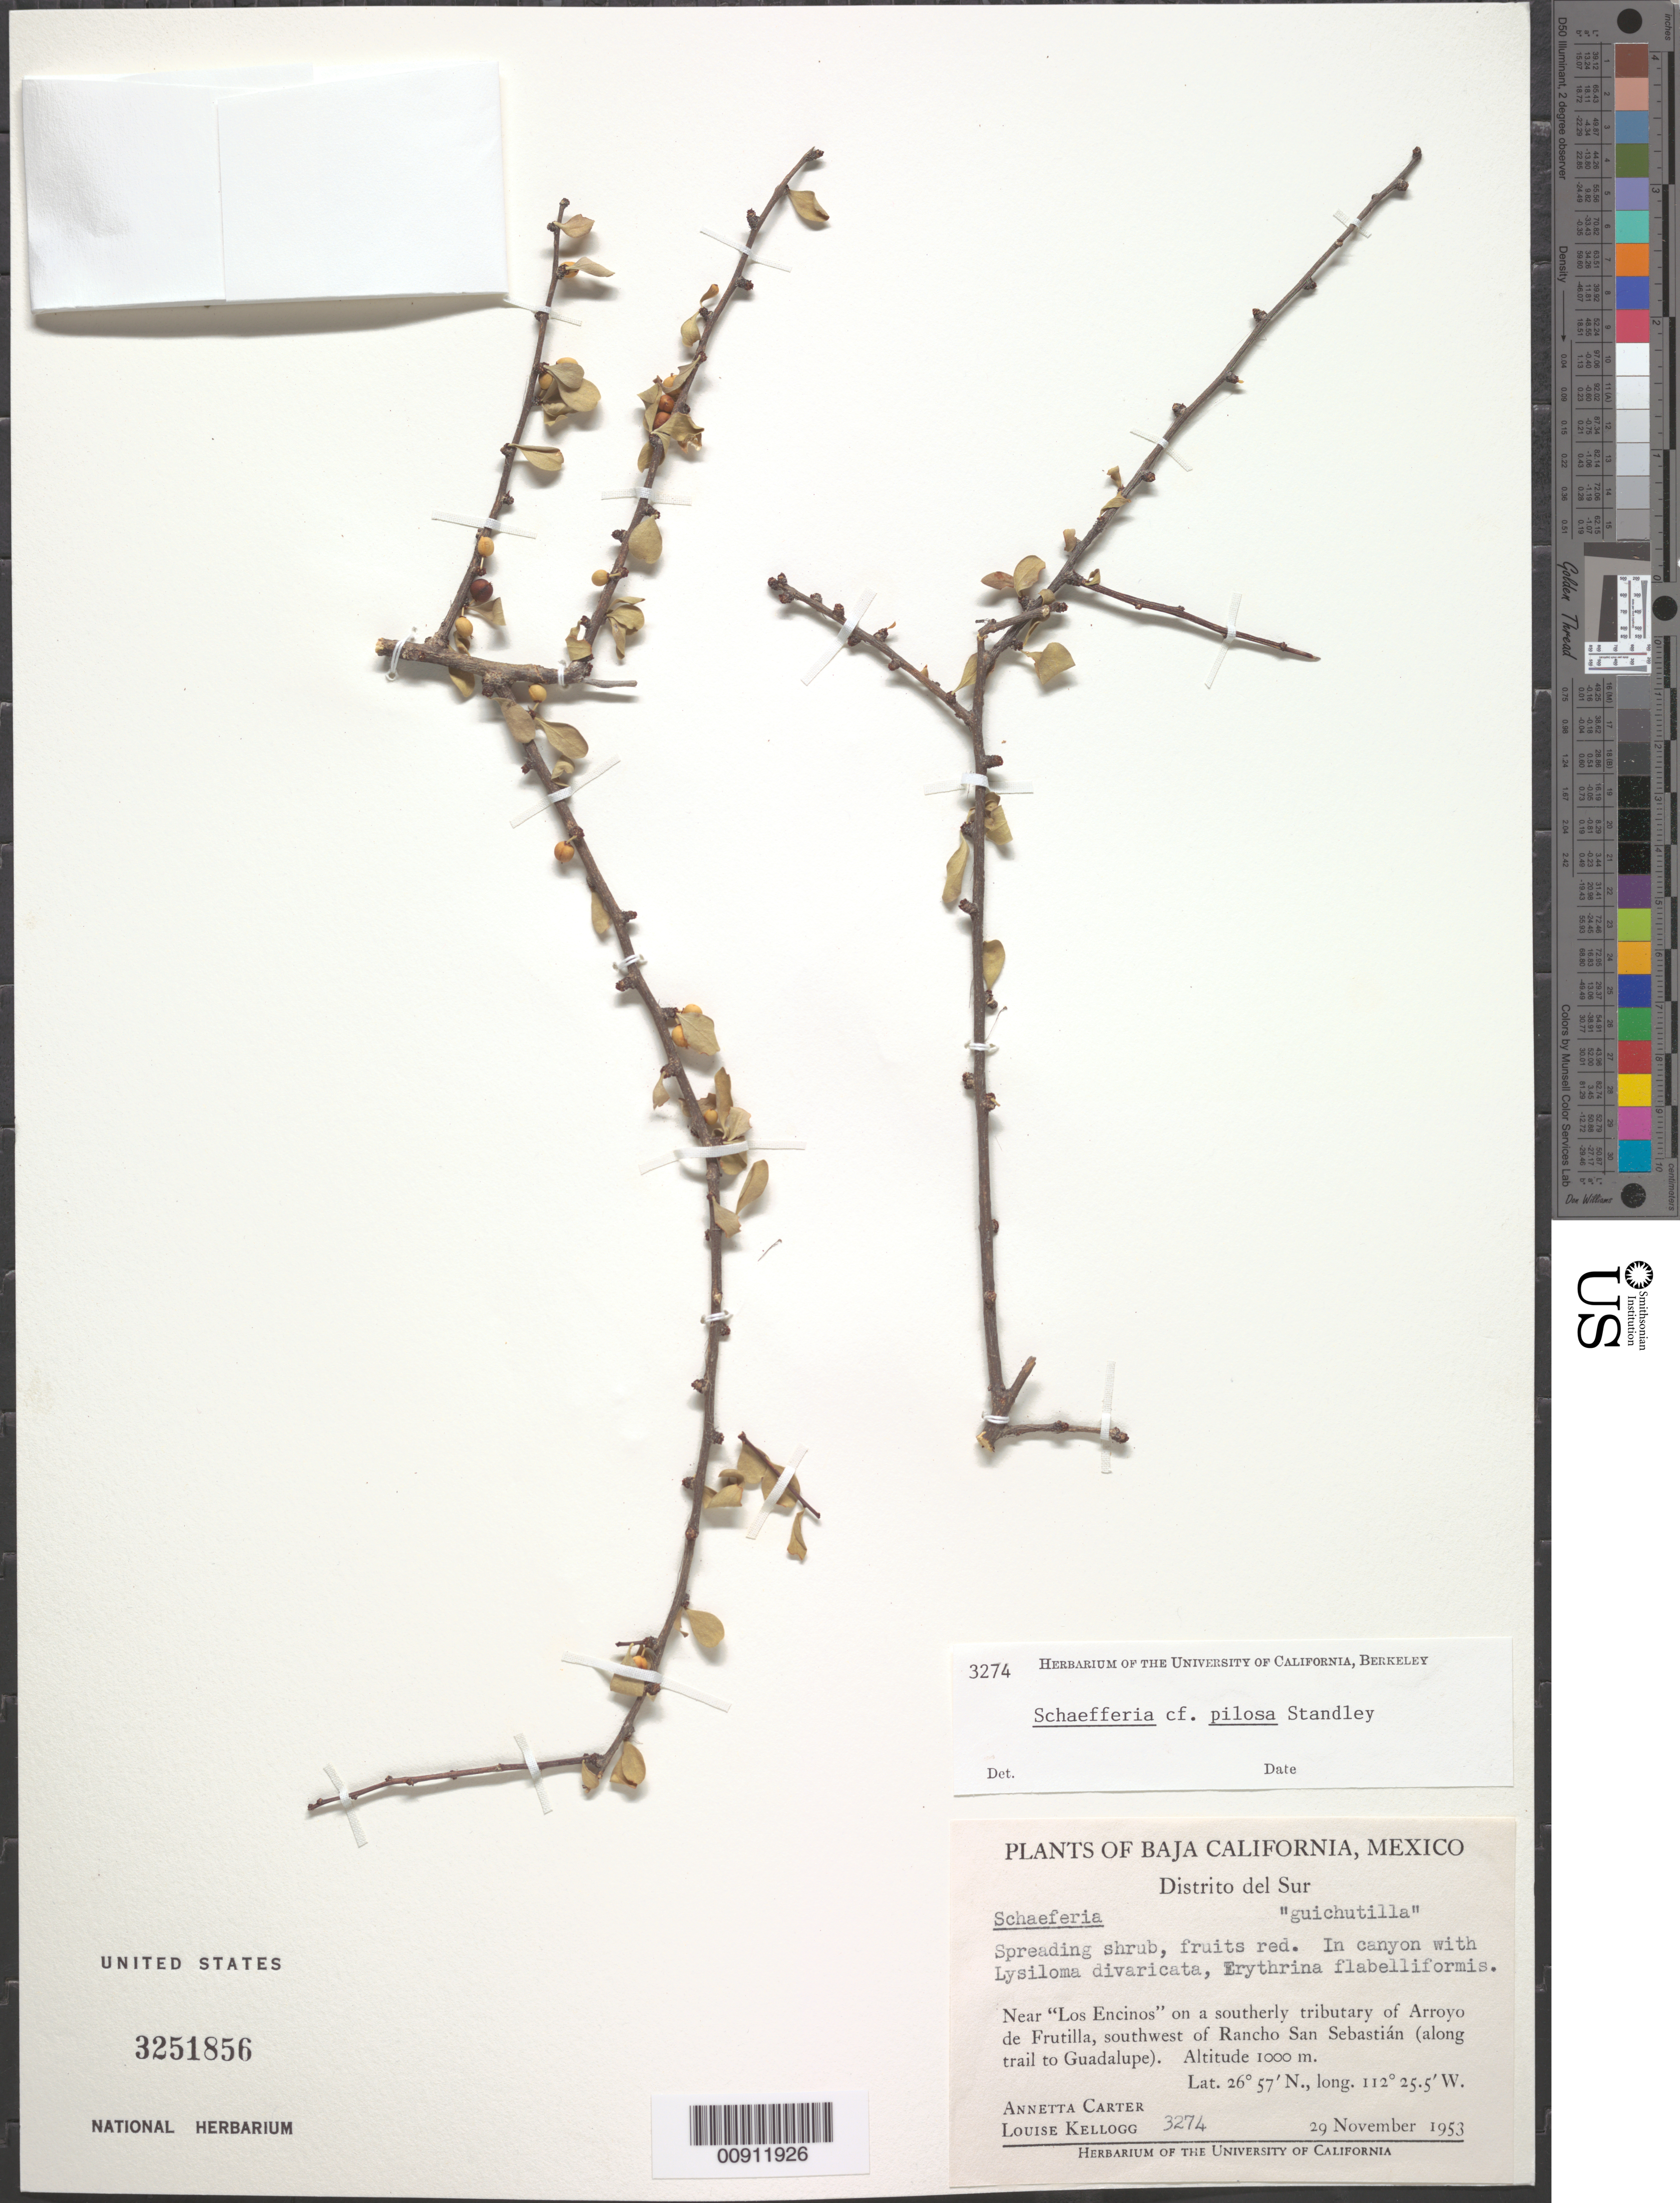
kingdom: Plantae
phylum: Tracheophyta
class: Magnoliopsida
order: Celastrales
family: Celastraceae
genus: Schaefferia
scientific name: Schaefferia pilosa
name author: Standl.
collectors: A. Carter & L. Kellogg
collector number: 3274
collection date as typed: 29 Nov 1953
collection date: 1953-11-29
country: Mexico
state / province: Baja California Sur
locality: Near "Los Encinos" on a southerly tributary of Arroyo de Frutilla, southwest of Rancho San Sebastián (along trail to Guadalupe). Baja California. Distrito del Sur.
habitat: In canyon with Lysiloma divaricata, Erythrina flabelliformis.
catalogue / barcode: US 3251856